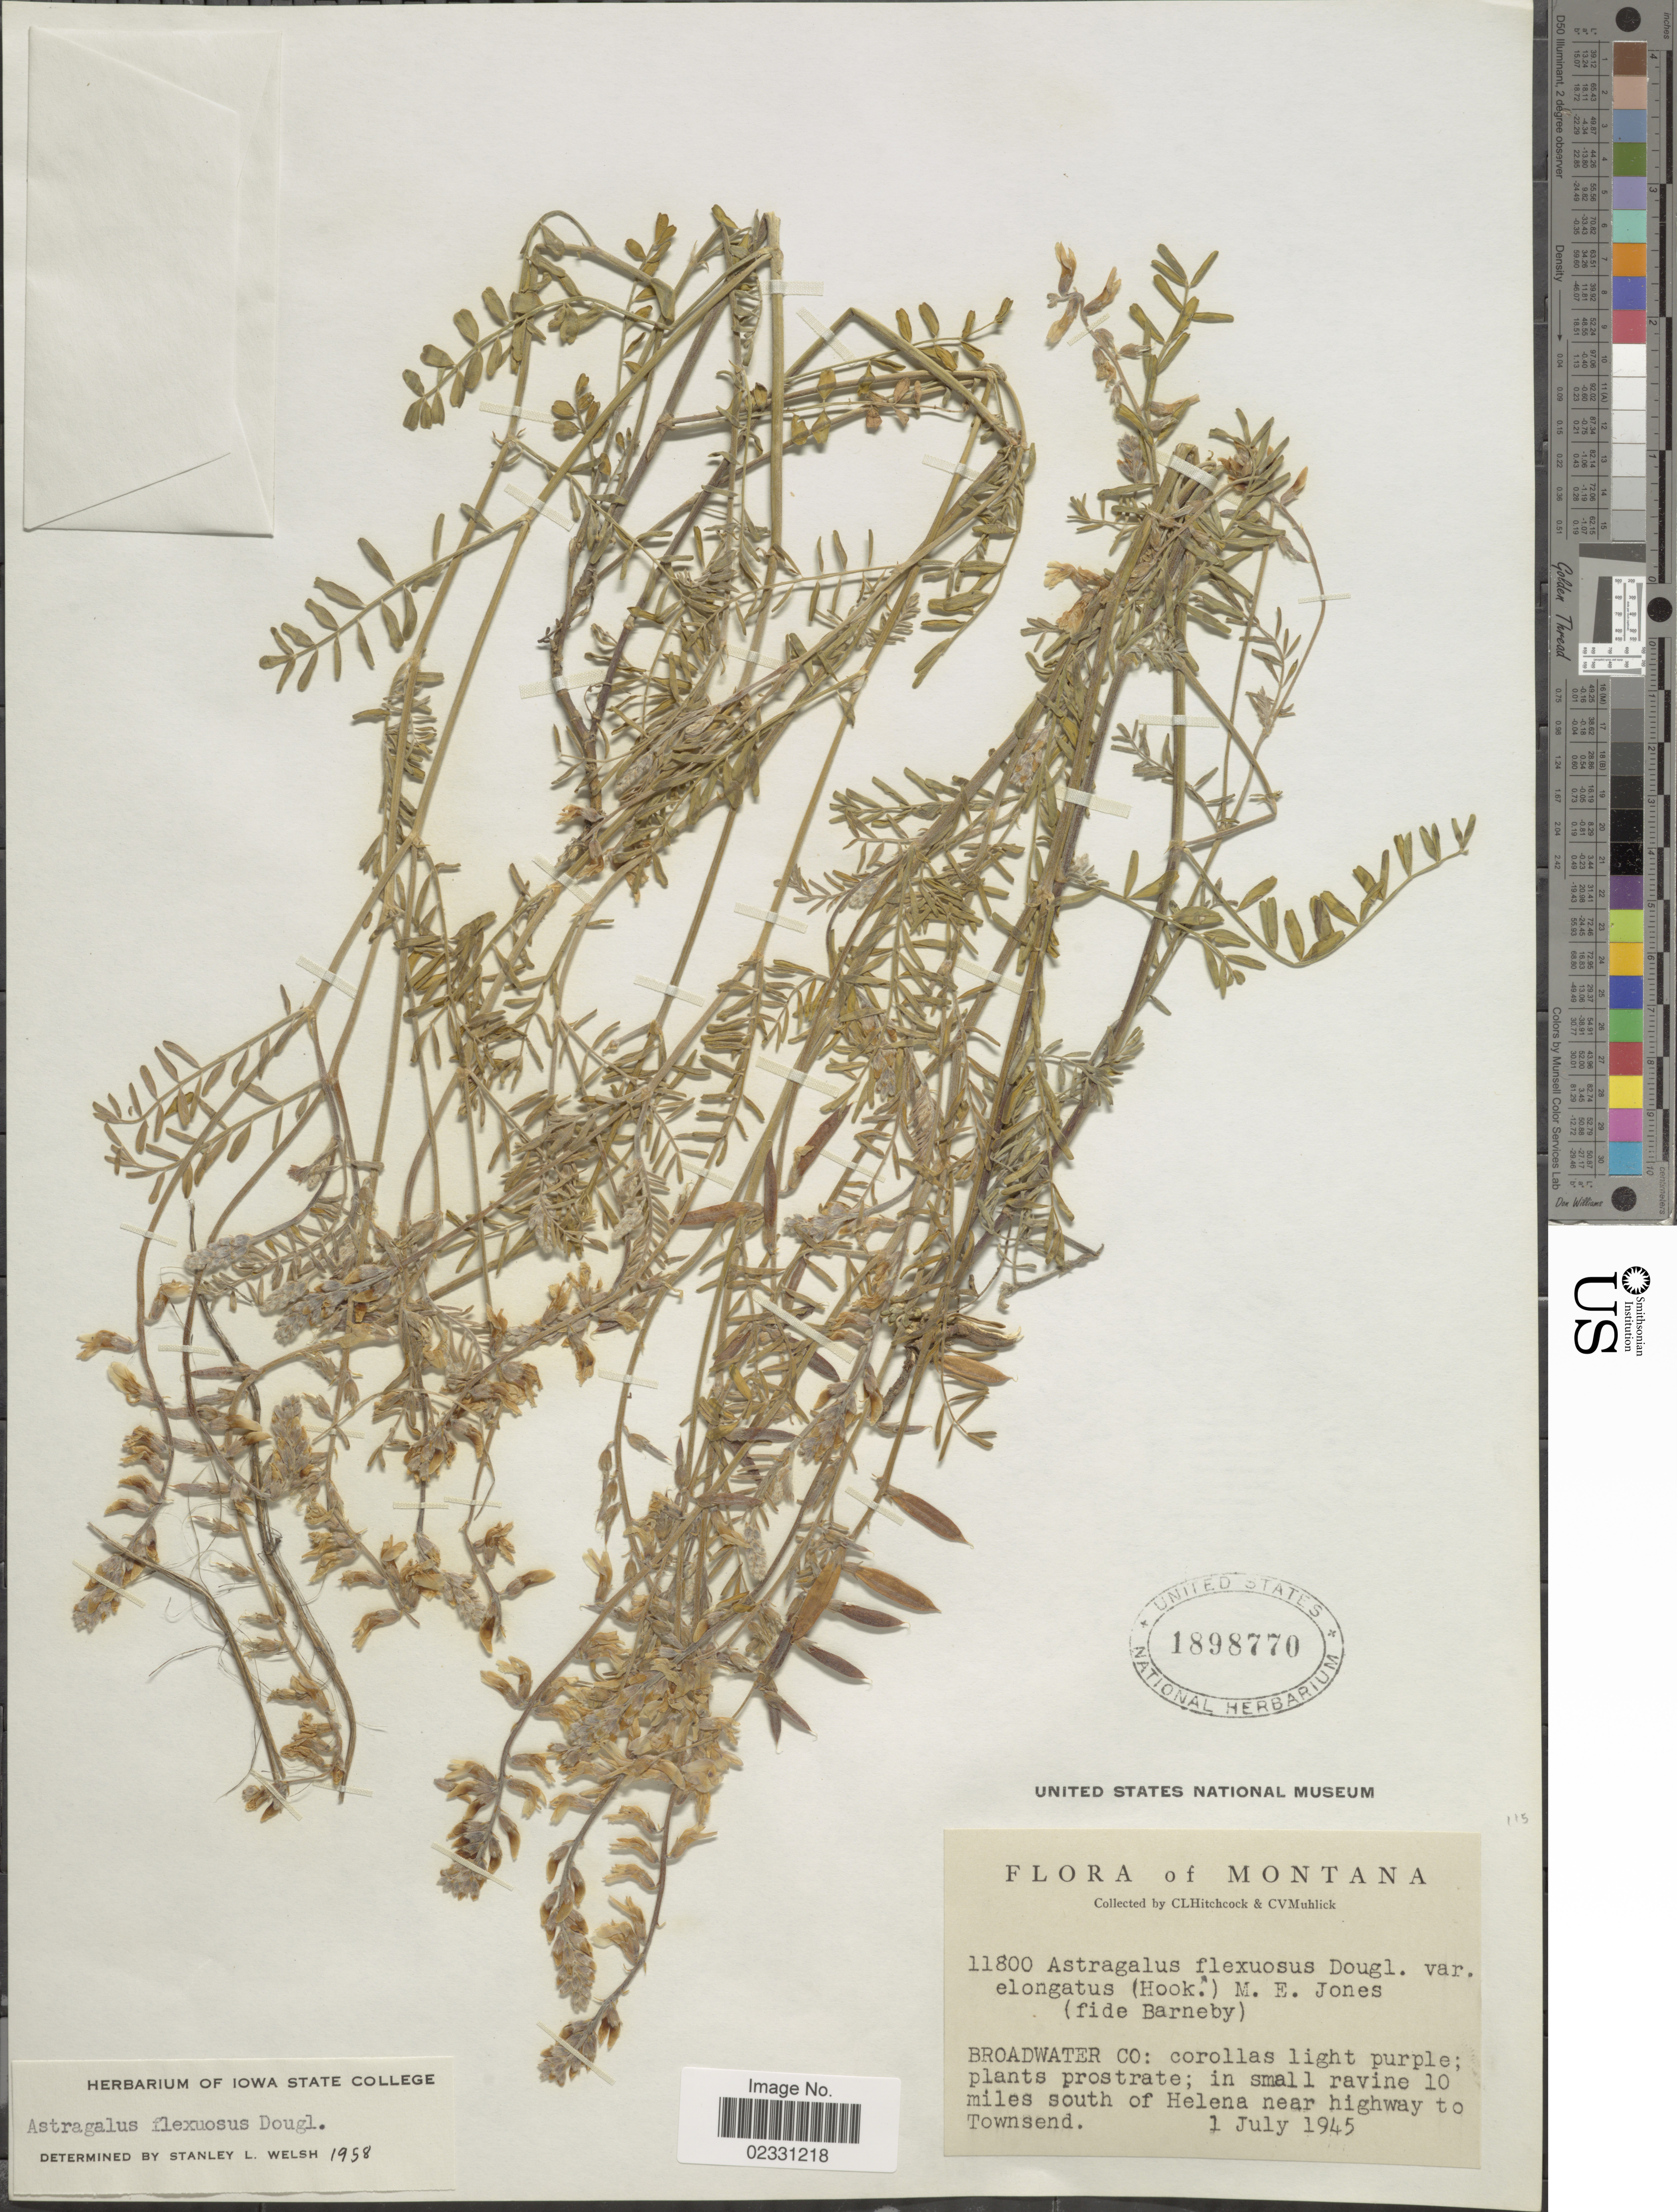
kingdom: Plantae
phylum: Tracheophyta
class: Magnoliopsida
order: Fabales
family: Fabaceae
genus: Astragalus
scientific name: Astragalus flexuosus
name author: (Hook.) Douglas ex G. Don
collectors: C. L. Hitchcock & C. V. Muhlick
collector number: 11800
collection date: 1945-07-01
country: United States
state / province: Montana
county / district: Broadwater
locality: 10 miles south of Helena near highway to Townsend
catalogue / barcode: US 1898770